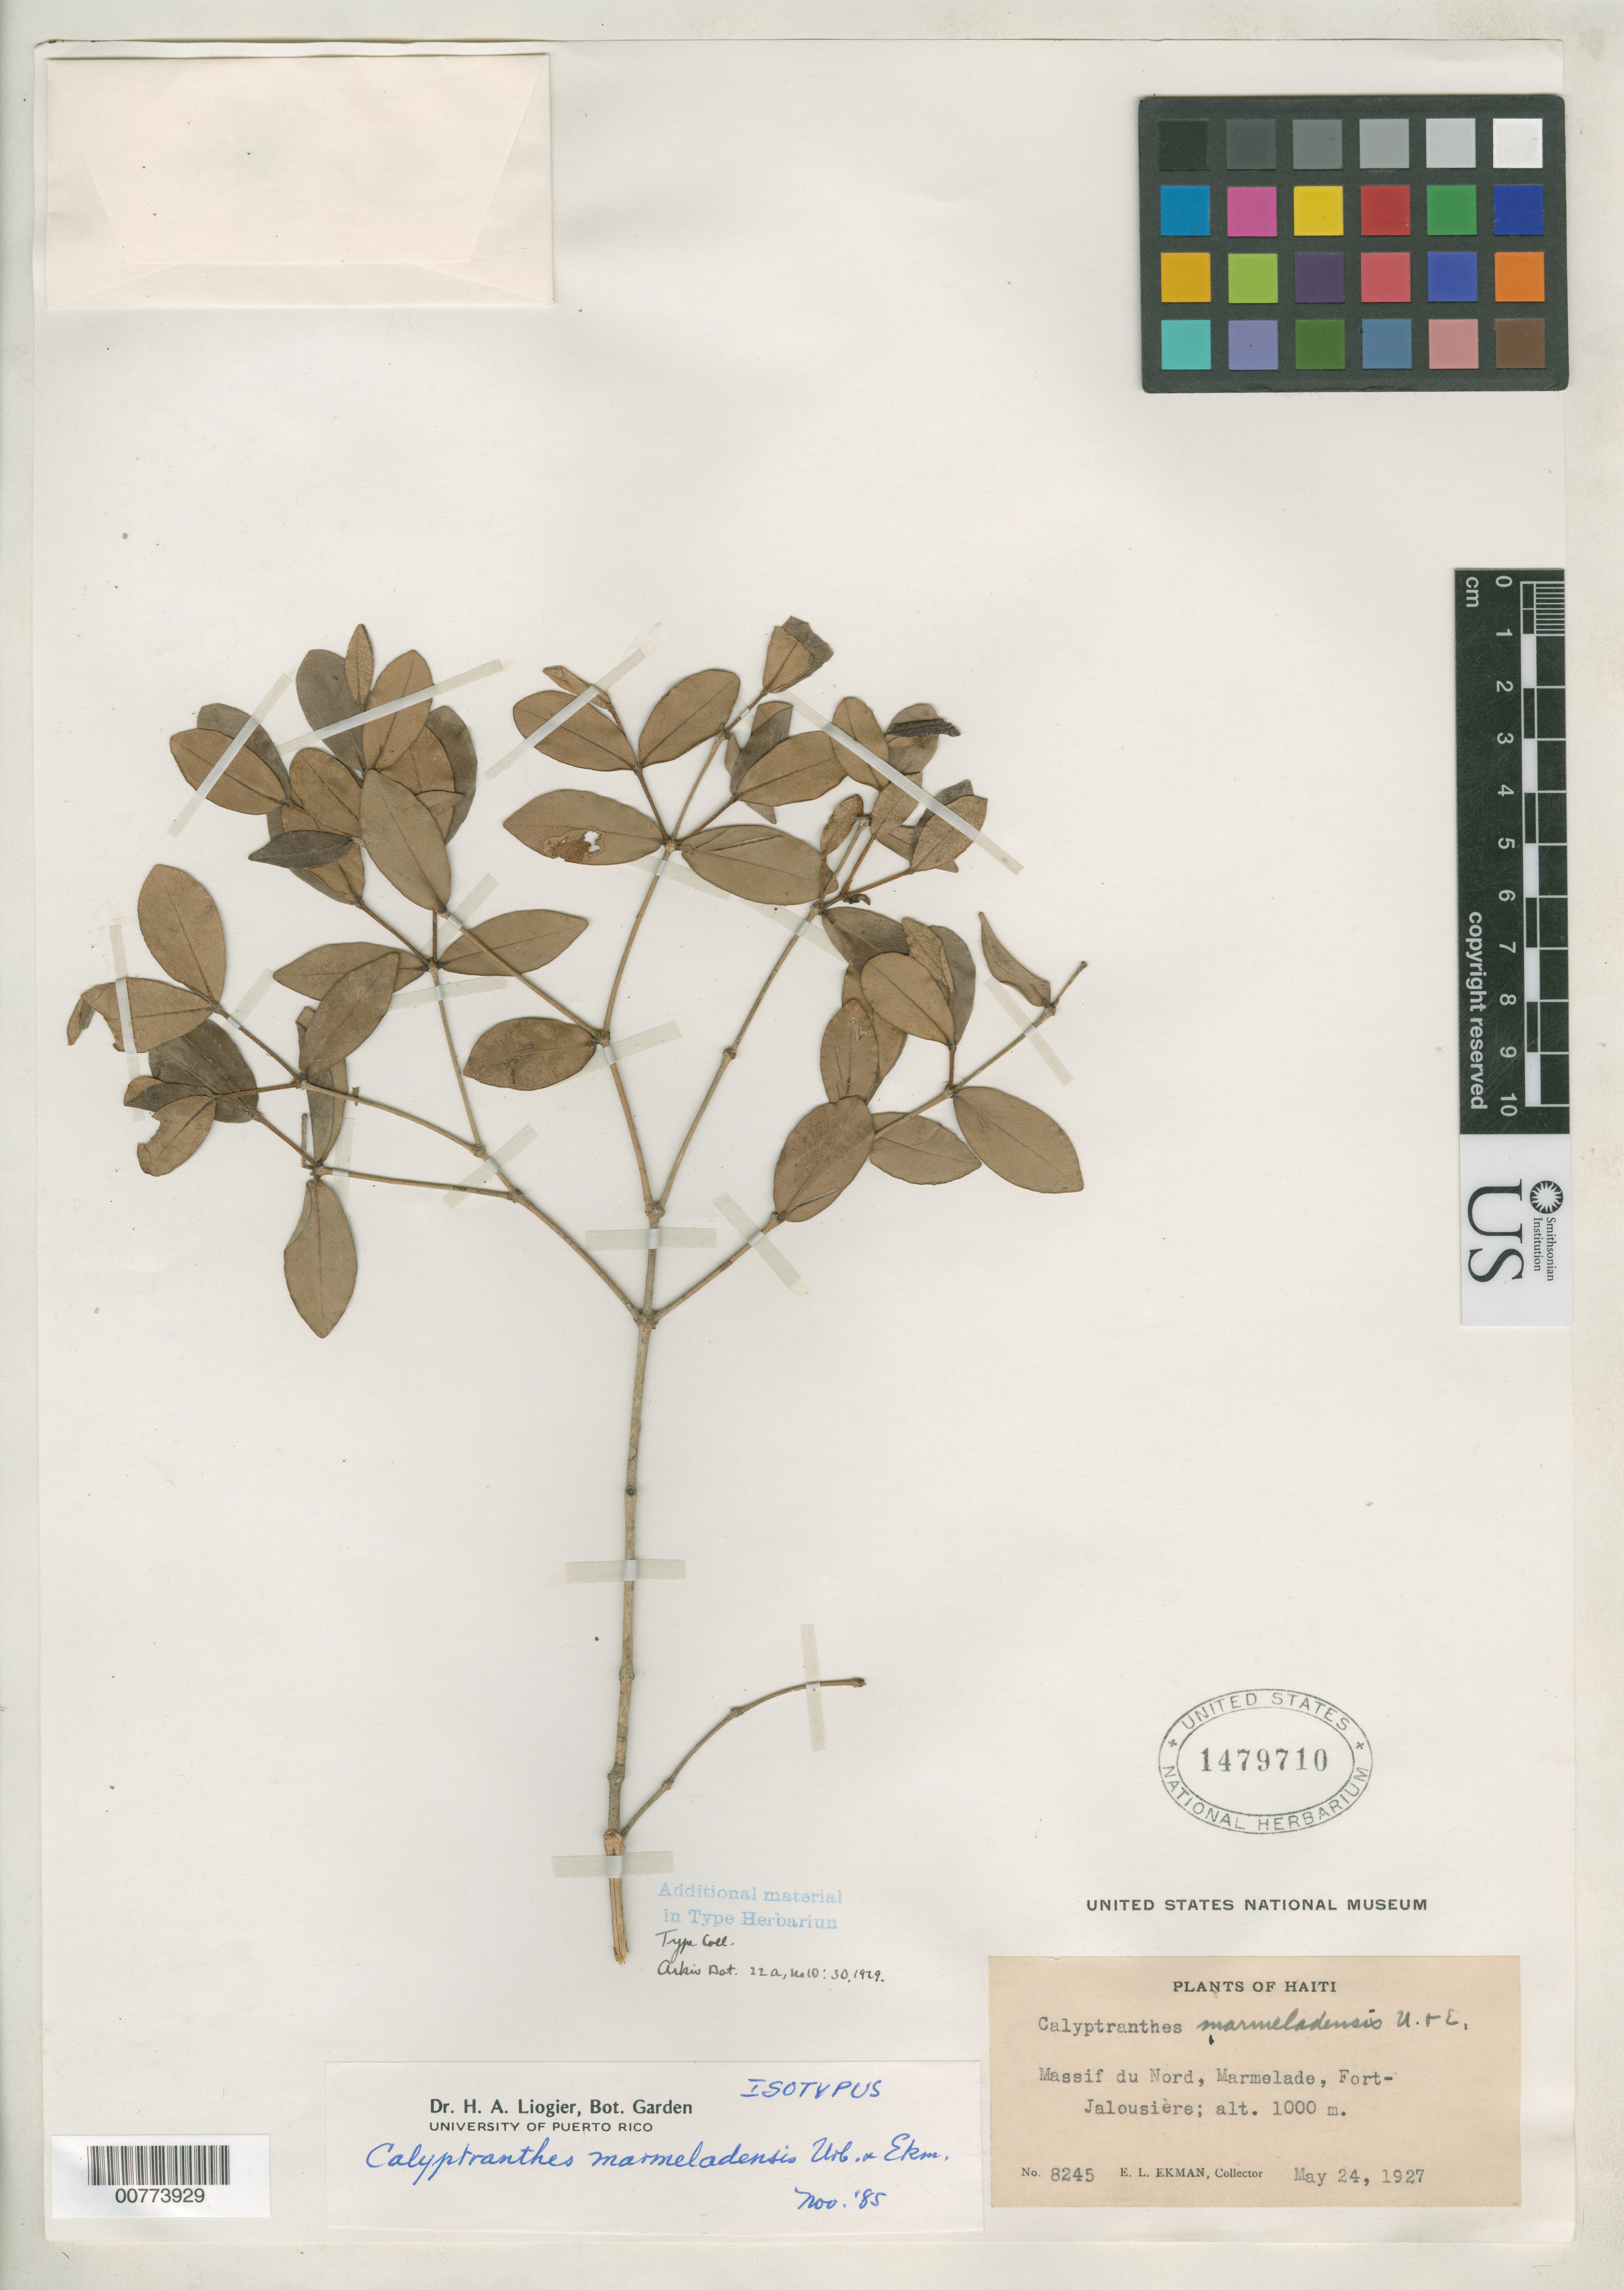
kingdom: Plantae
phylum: Tracheophyta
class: Magnoliopsida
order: Myrtales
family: Myrtaceae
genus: Calyptranthes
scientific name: Calyptranthes marmeladensis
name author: Urb. & Ekman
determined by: Liogier, Alain H.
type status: Isotype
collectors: E. L. Ekman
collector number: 8245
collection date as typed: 24 May 1927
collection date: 1927-05-24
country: Haiti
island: Hispaniola Island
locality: Massif du Nord, Marmelade, Fort-Jalousière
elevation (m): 1000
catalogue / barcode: US 1479710